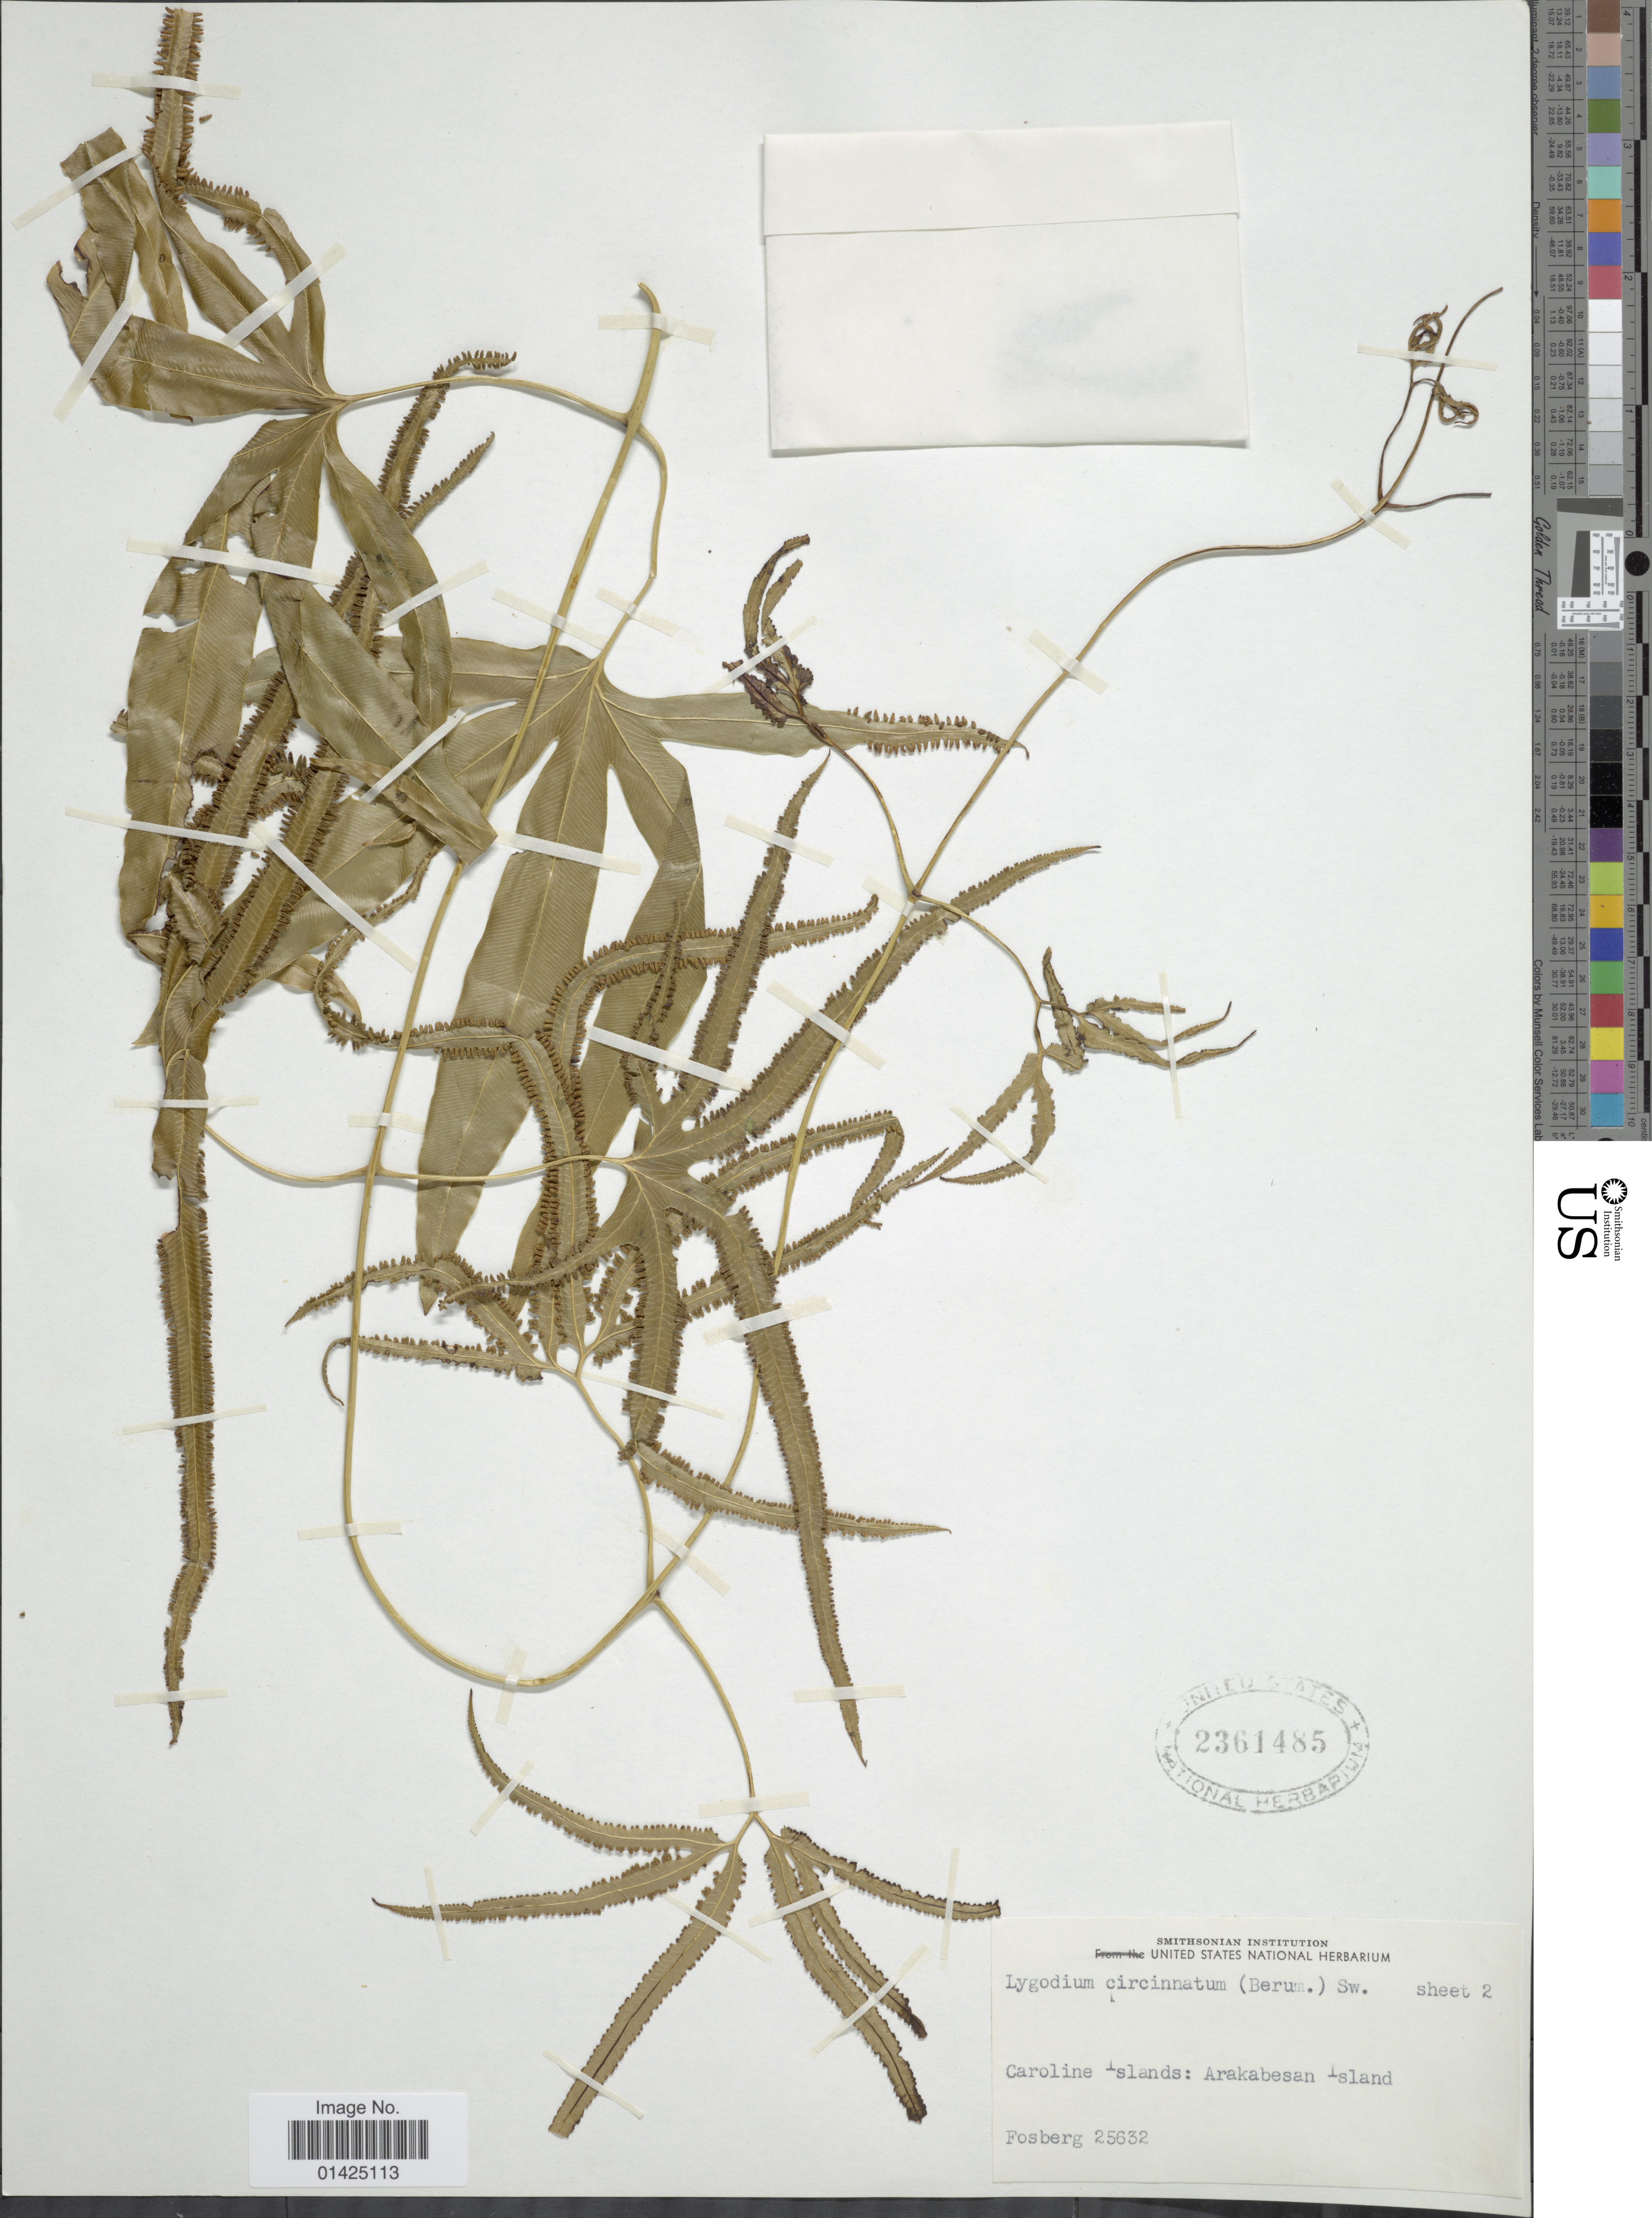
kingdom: Plantae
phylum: Tracheophyta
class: Polypodiopsida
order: Schizaeales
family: Lygodiaceae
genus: Lygodium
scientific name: Lygodium circinnatum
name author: (Burm. f.) Sw.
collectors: -. Fosberg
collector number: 25632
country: Palau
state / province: Koror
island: Ngerekebesang [Arakabesan]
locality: Caroline Islands, Arakabesan Island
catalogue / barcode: US 2361485